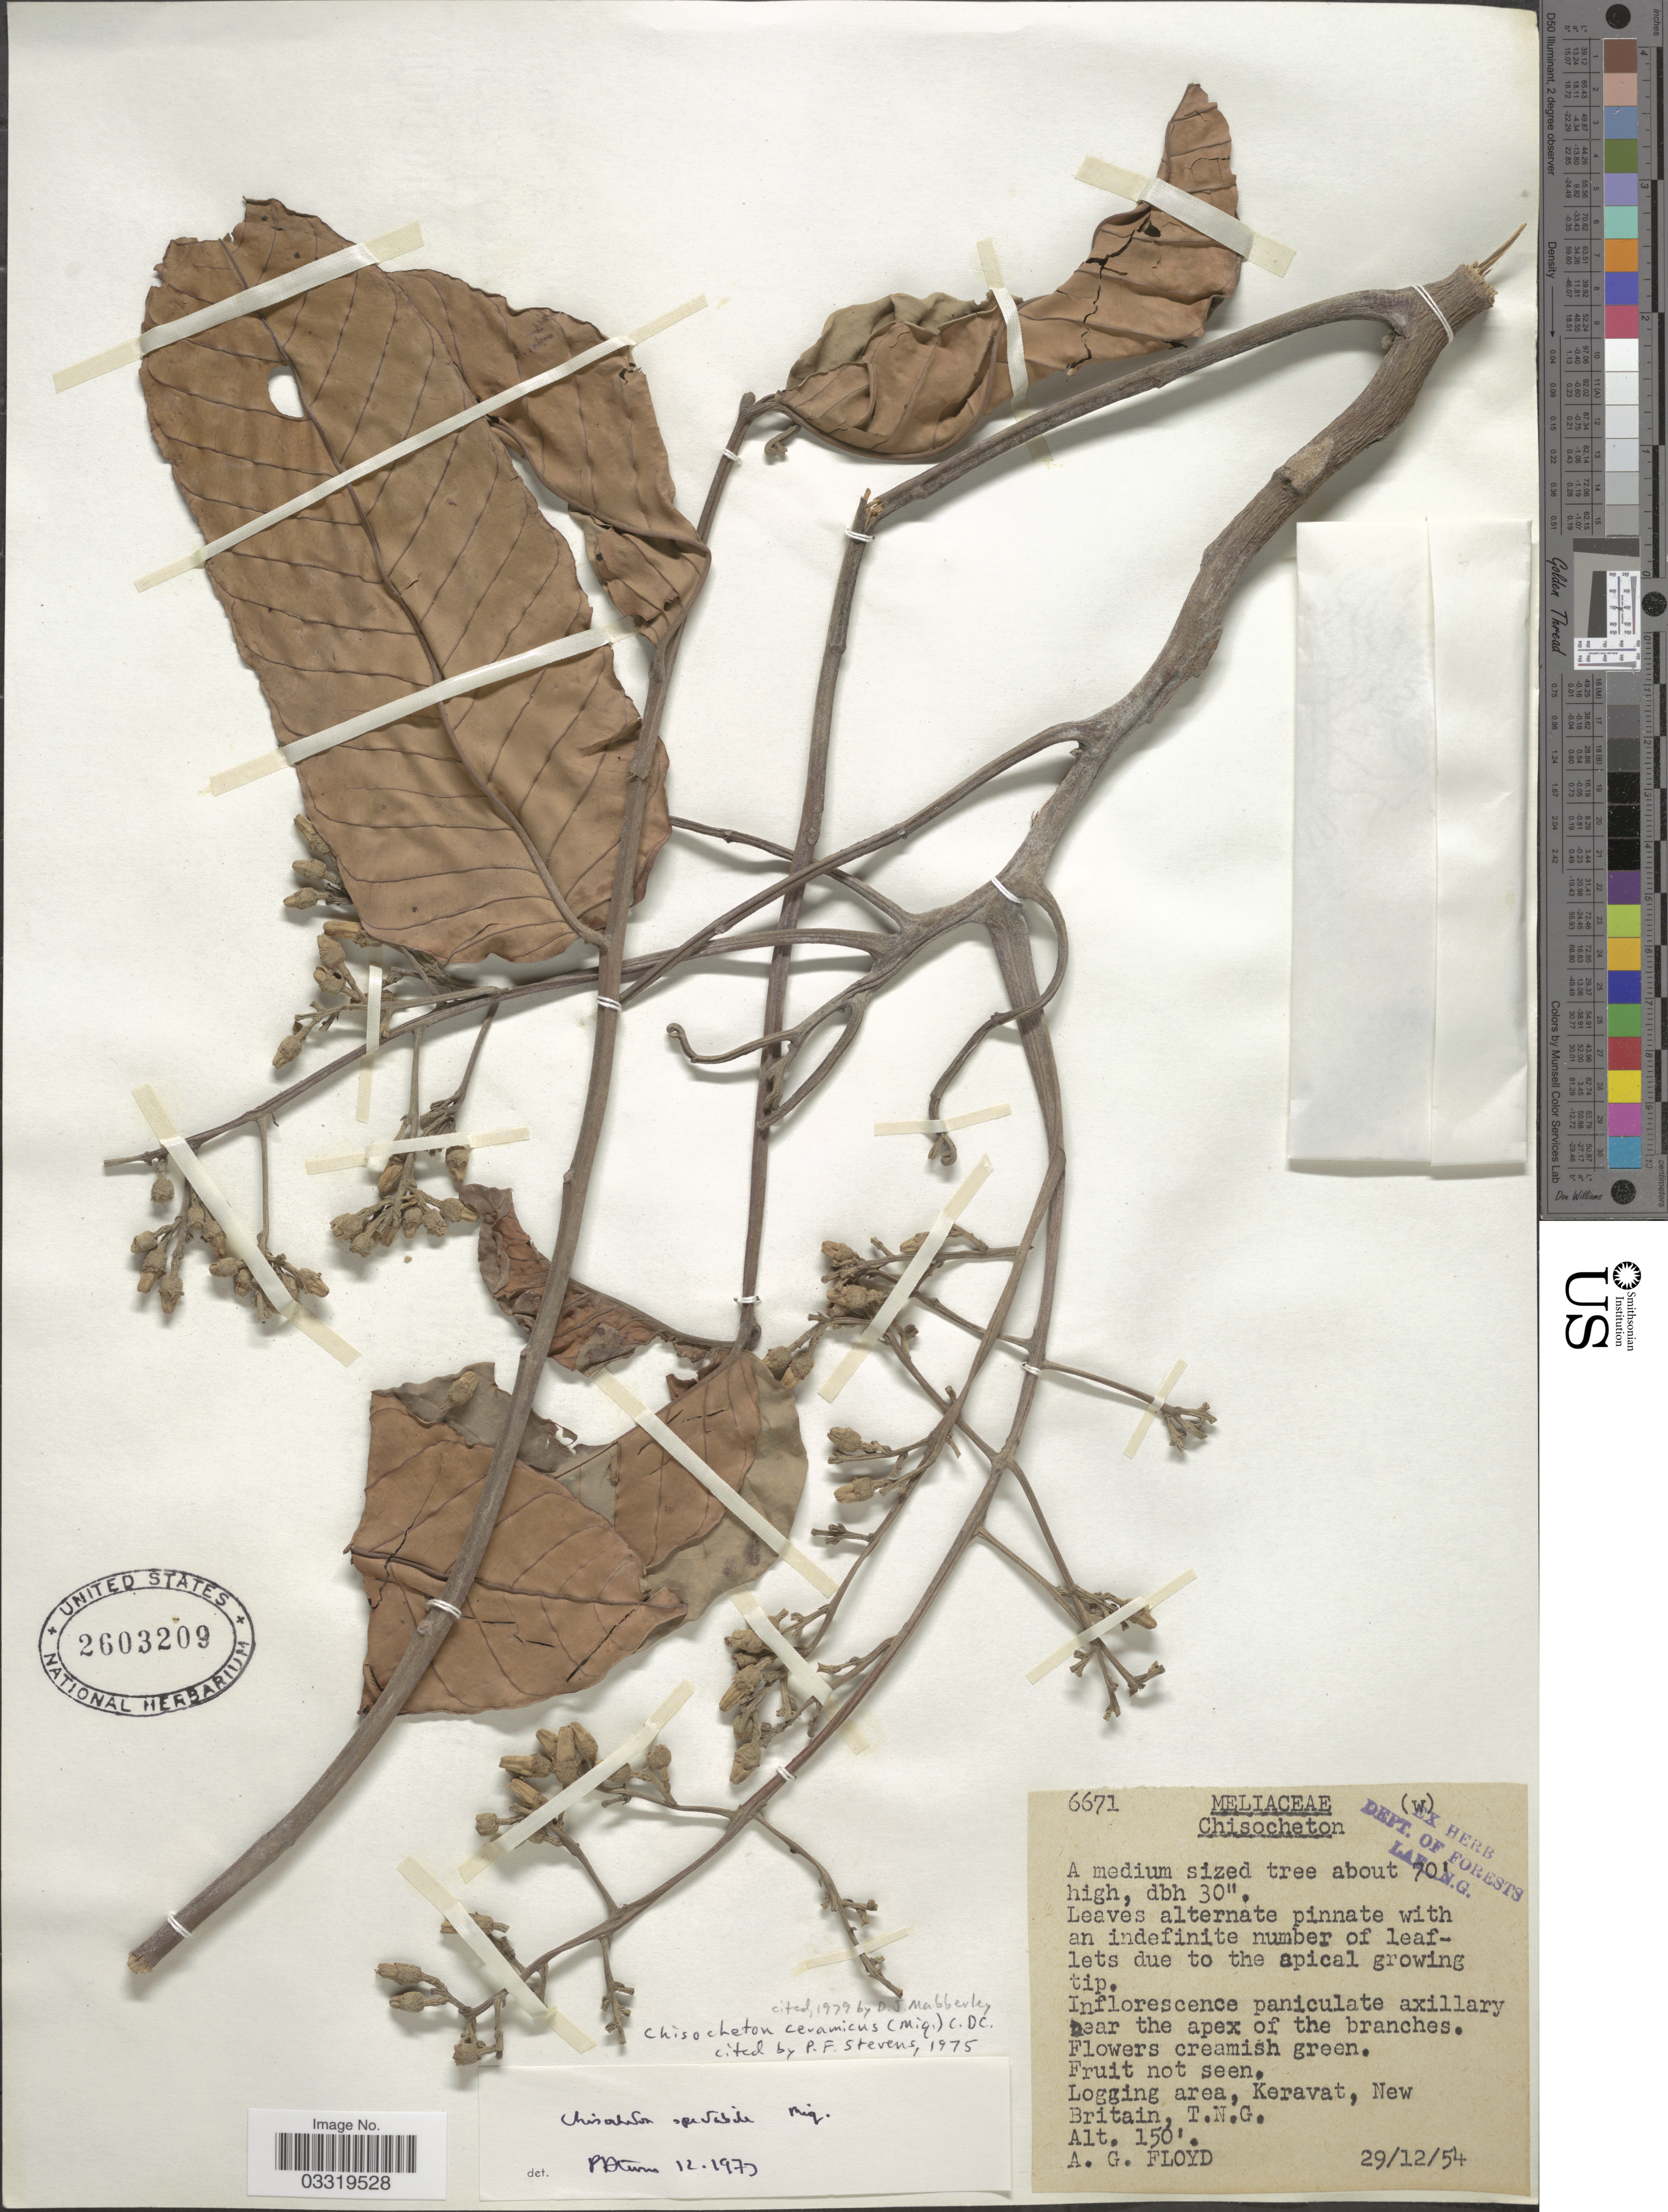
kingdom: Plantae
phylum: Tracheophyta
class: Magnoliopsida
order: Sapindales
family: Meliaceae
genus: Chisocheton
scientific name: Chisocheton ceramicus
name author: (Miq.) C. DC.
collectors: A. G. Floyd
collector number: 6671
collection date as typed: Transcribed d/m/y: 29/12/54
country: Papua New Guinea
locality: Logging area, Keravat, New Britain, T.N.G.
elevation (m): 46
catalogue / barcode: US 2603209